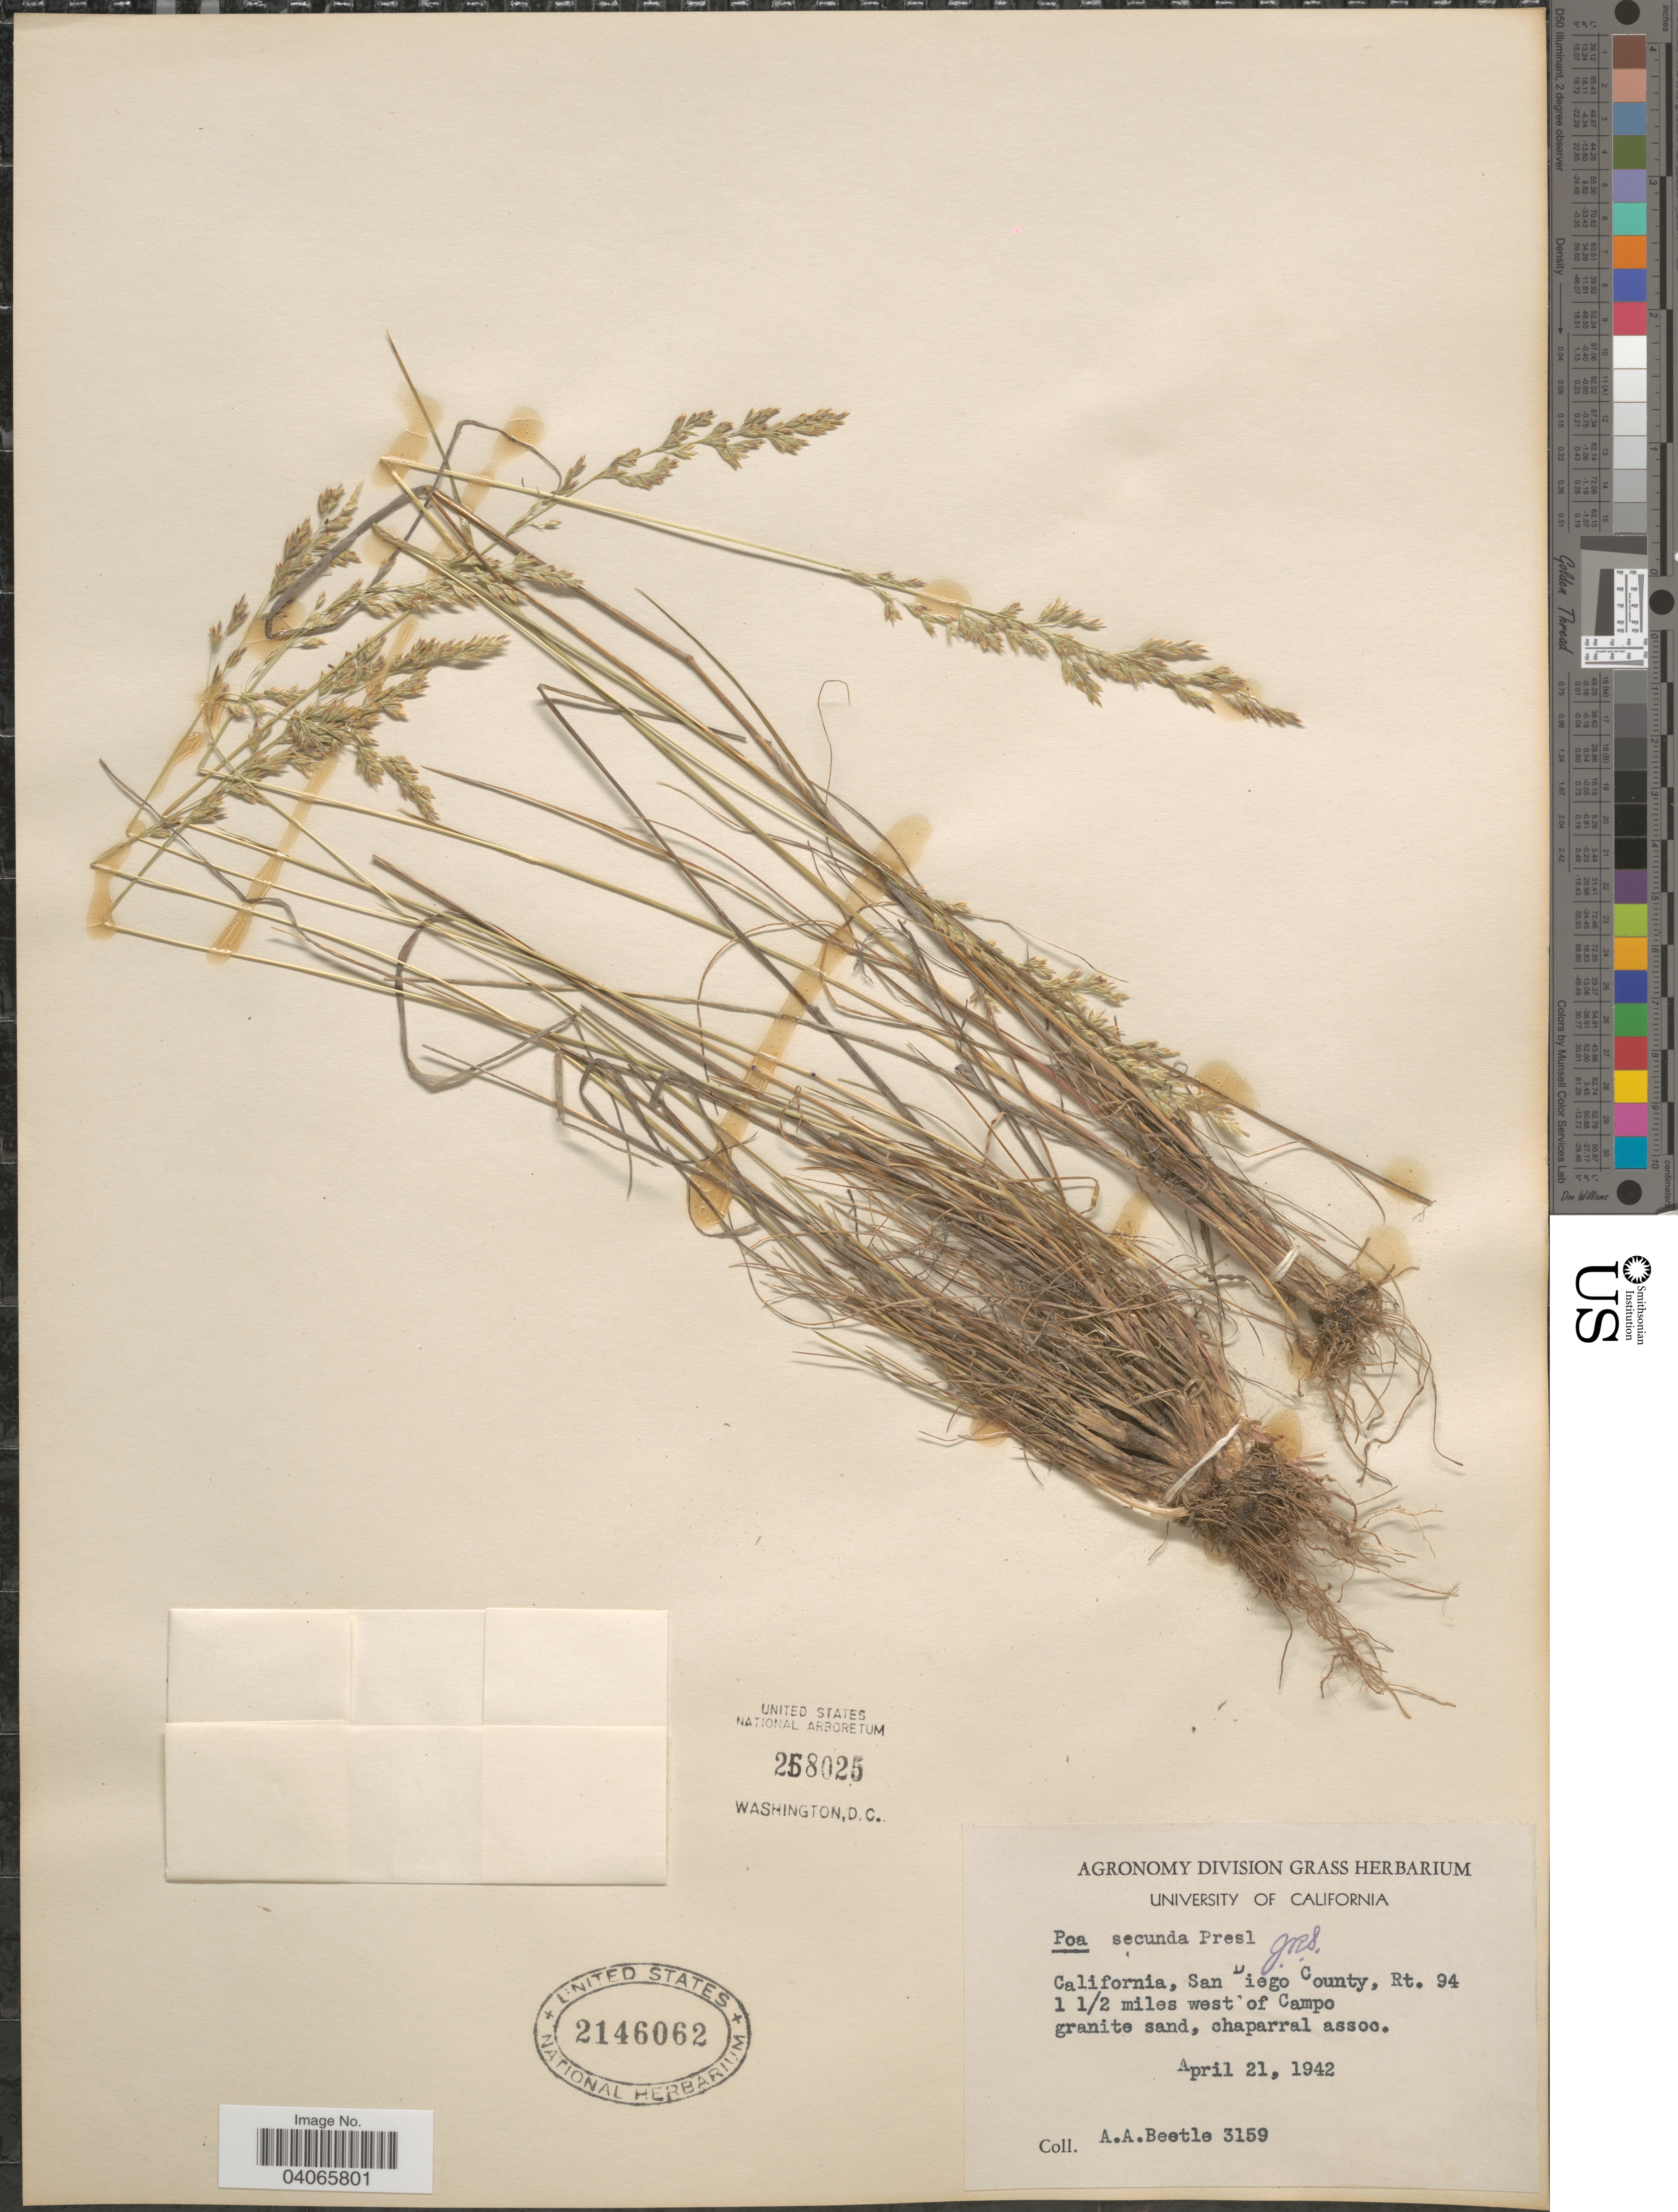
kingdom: Plantae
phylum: Tracheophyta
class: Liliopsida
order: Poales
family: Poaceae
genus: Poa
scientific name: Poa secunda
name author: J. Presl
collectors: A. A. Beetle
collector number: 3159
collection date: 1942-04-21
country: United States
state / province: California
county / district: San Diego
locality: San Diego County, Rt. 94. 1 1/2 miles west of Campo.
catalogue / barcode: US 2146062